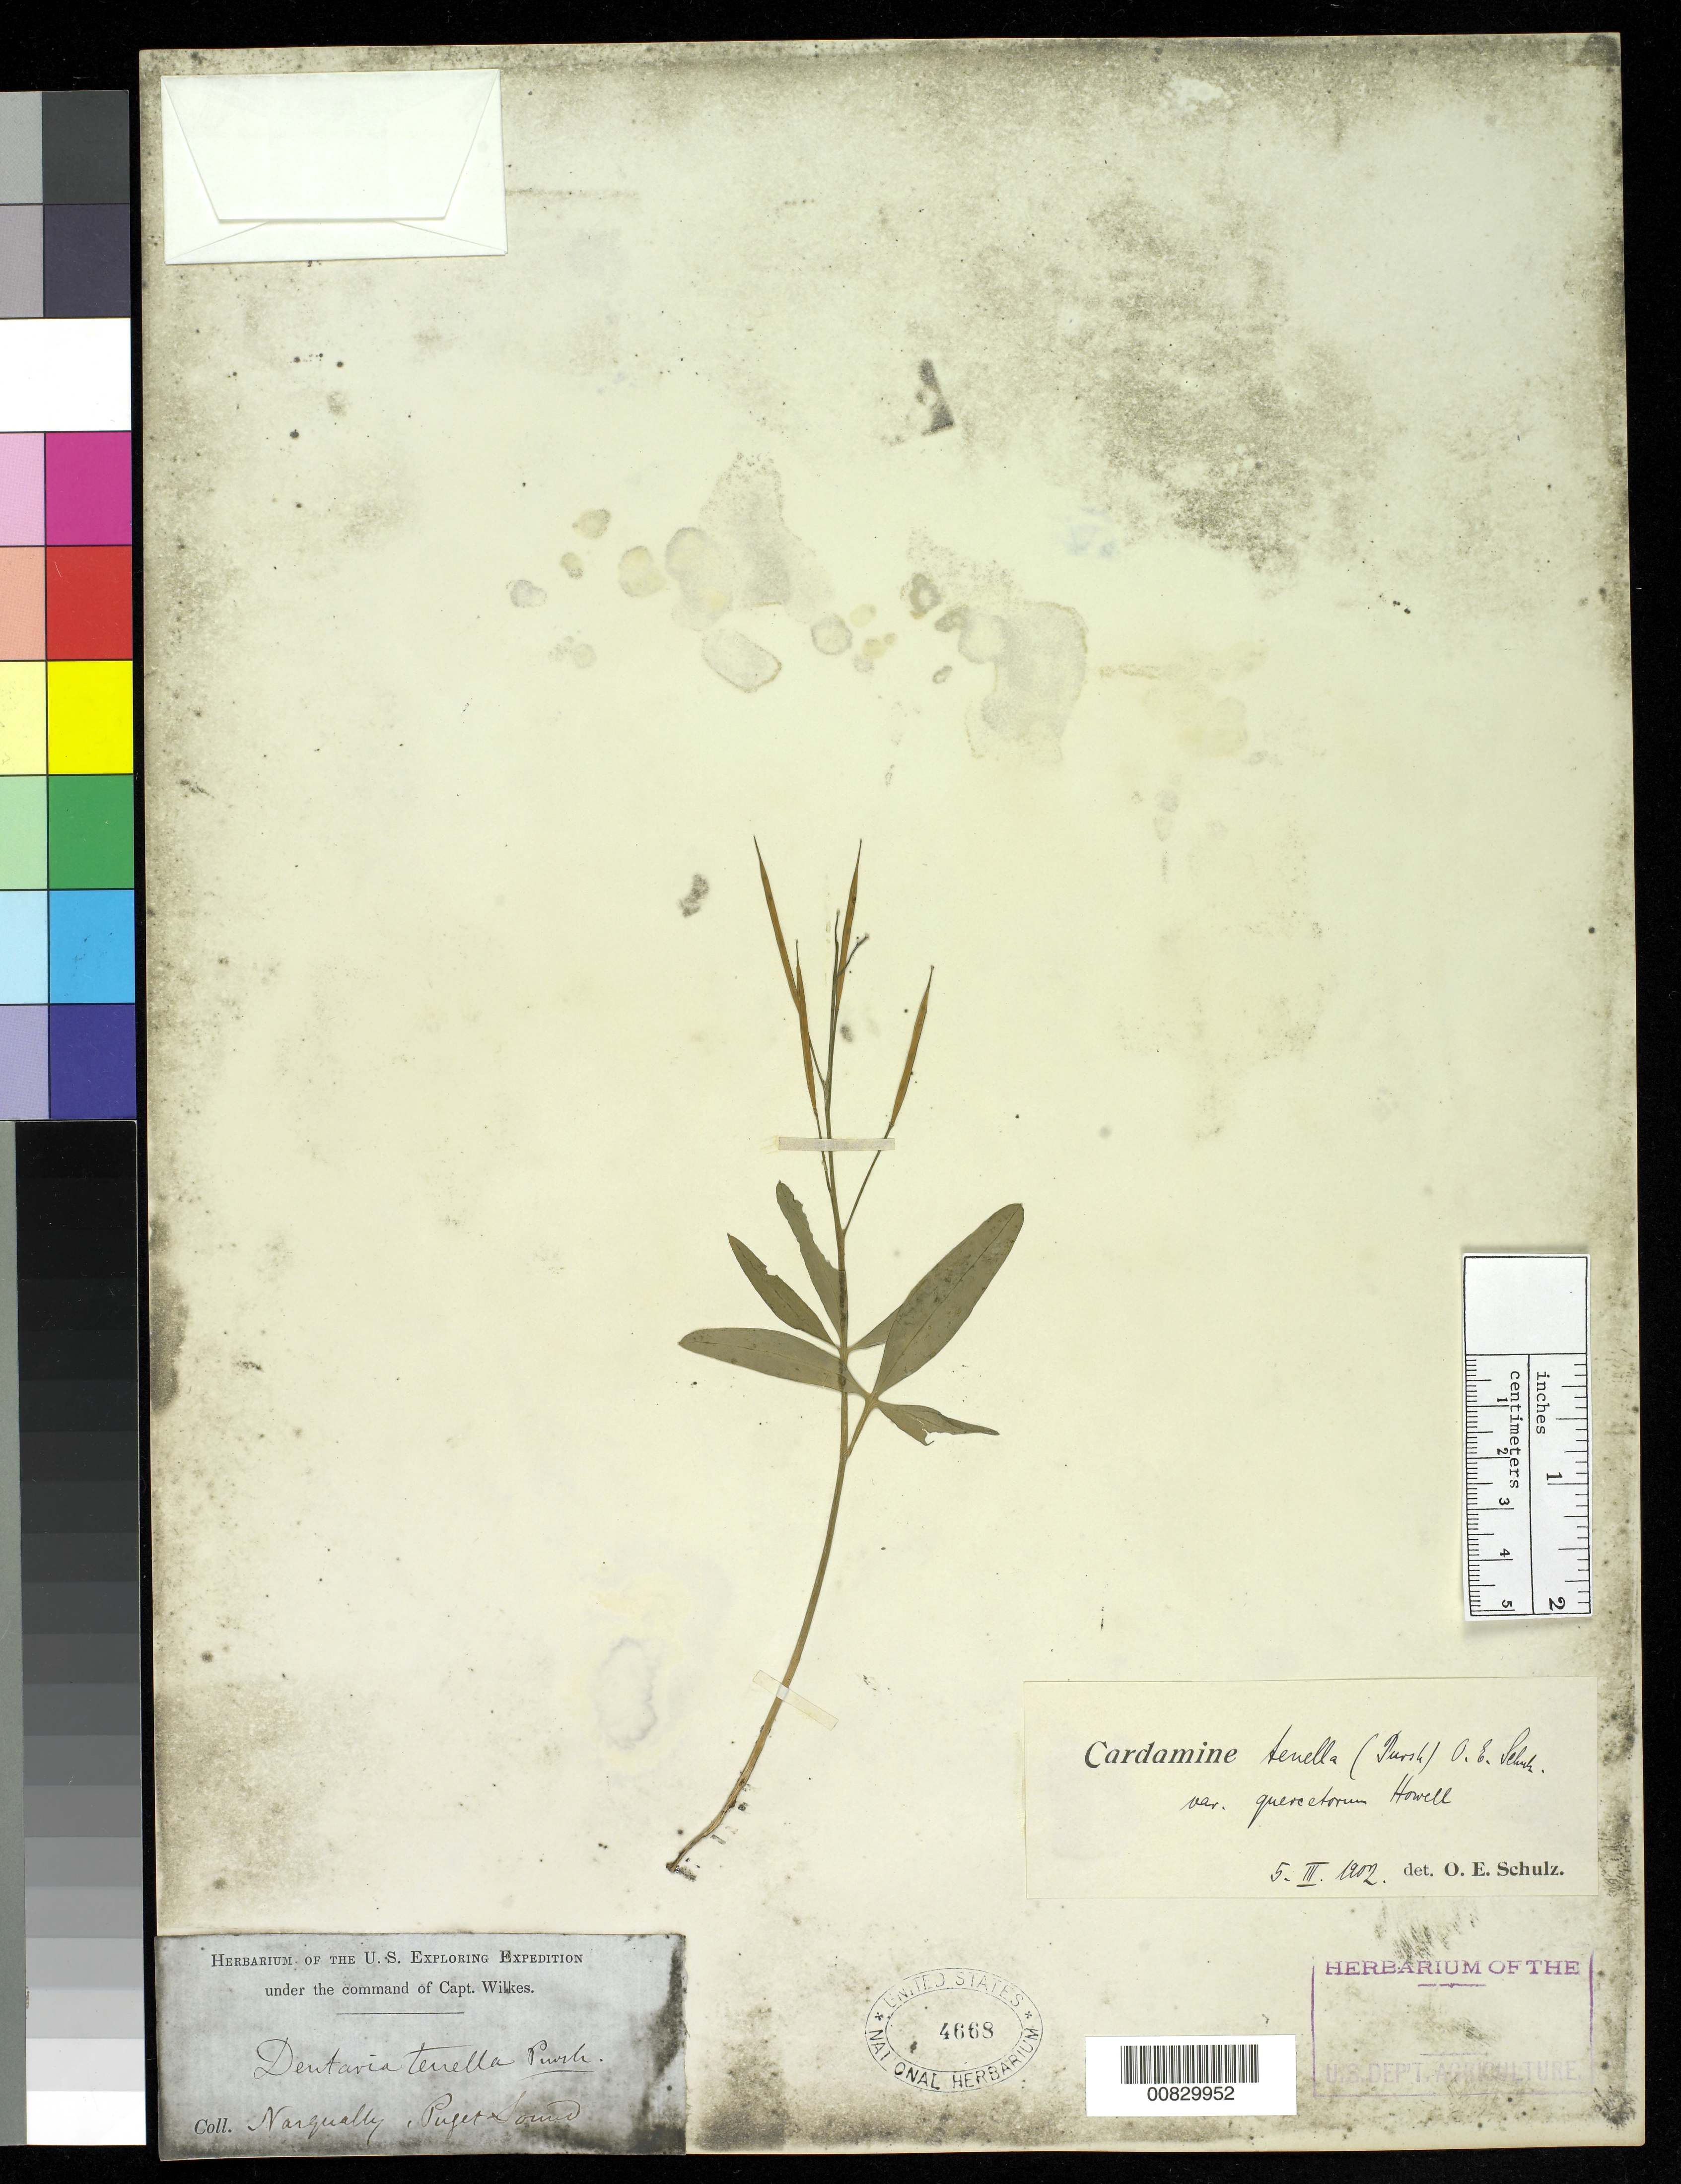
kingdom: Plantae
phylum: Tracheophyta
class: Magnoliopsida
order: Brassicales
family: Brassicaceae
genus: Dentaria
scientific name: Dentaria tenella var. pulcherrima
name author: (Greene) Detling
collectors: Wilkes Explor. Exped.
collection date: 1838/1842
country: United States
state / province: Washington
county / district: King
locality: Nisqually and Puget Sound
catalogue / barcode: US 4668